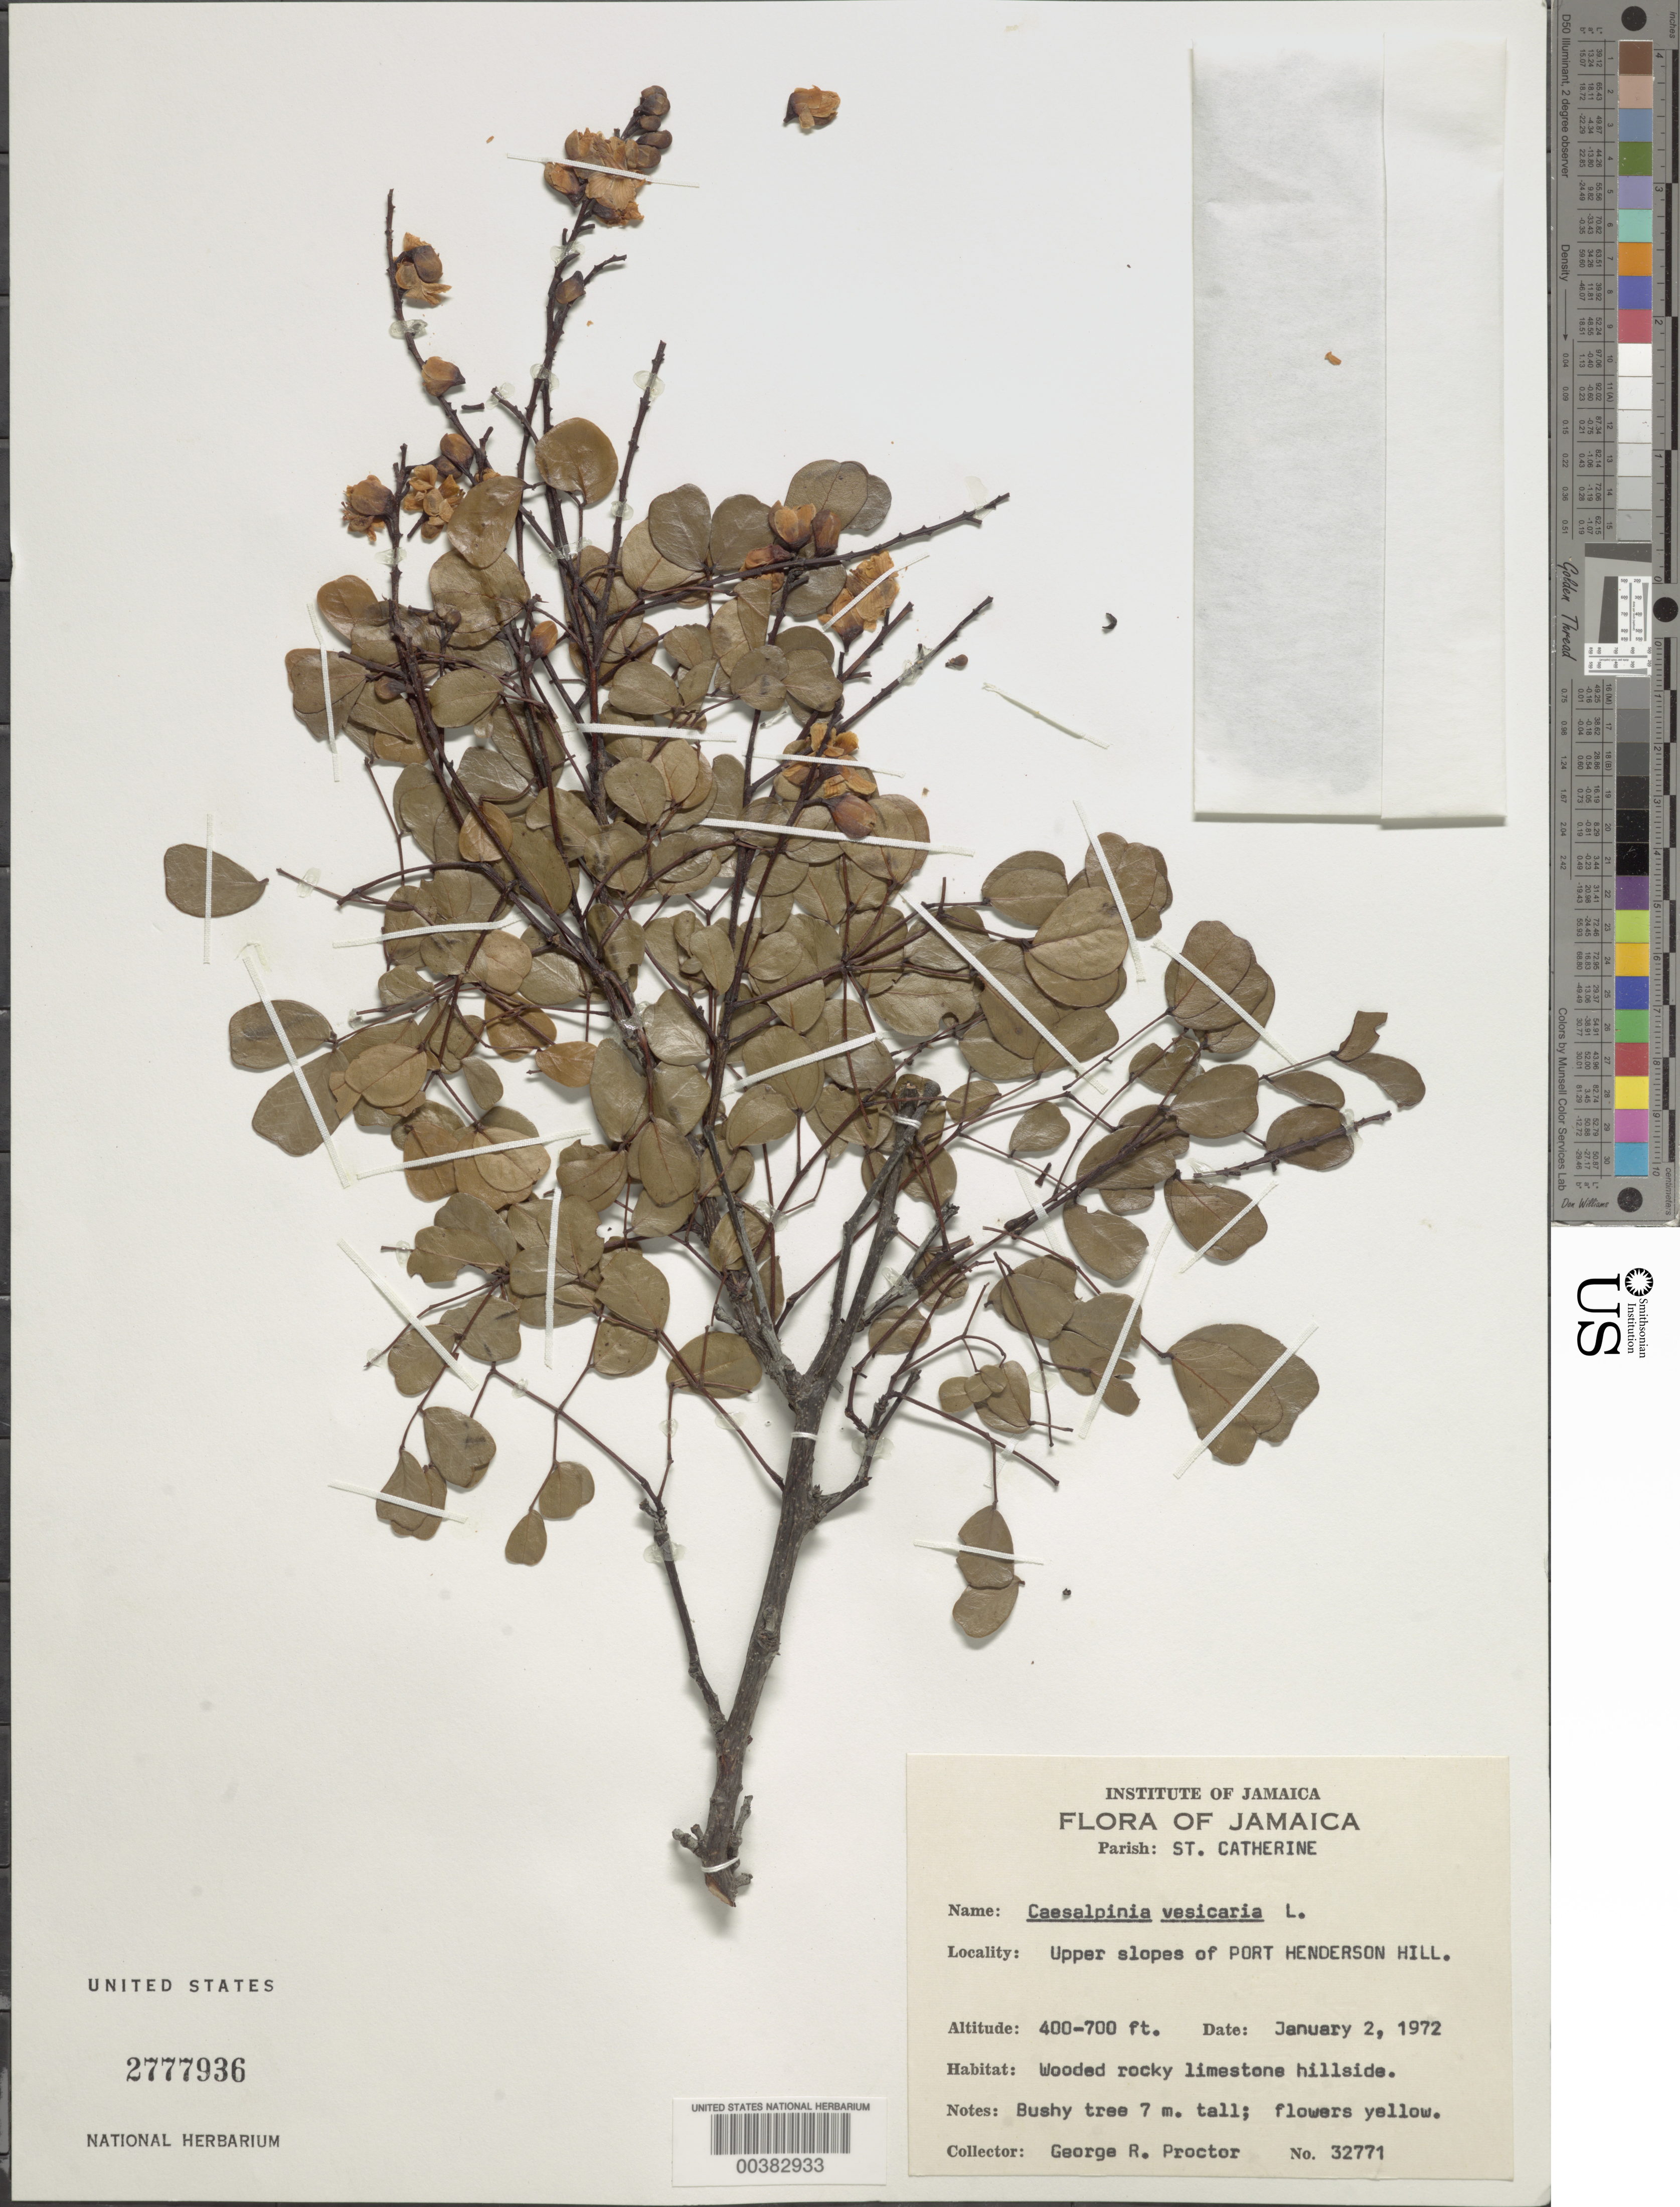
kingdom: Plantae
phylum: Tracheophyta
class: Magnoliopsida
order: Fabales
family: Fabaceae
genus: Tara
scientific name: Tara vesicaria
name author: (L.) Molinari et al.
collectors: G. R. Proctor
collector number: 32771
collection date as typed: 02 Jan 1972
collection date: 1972-01-02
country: Jamaica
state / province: Saint Catherine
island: Greater Antilles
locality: Upper slopes of port henderson hill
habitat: Wooded rocky limestone hillside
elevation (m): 122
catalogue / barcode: US 2777936